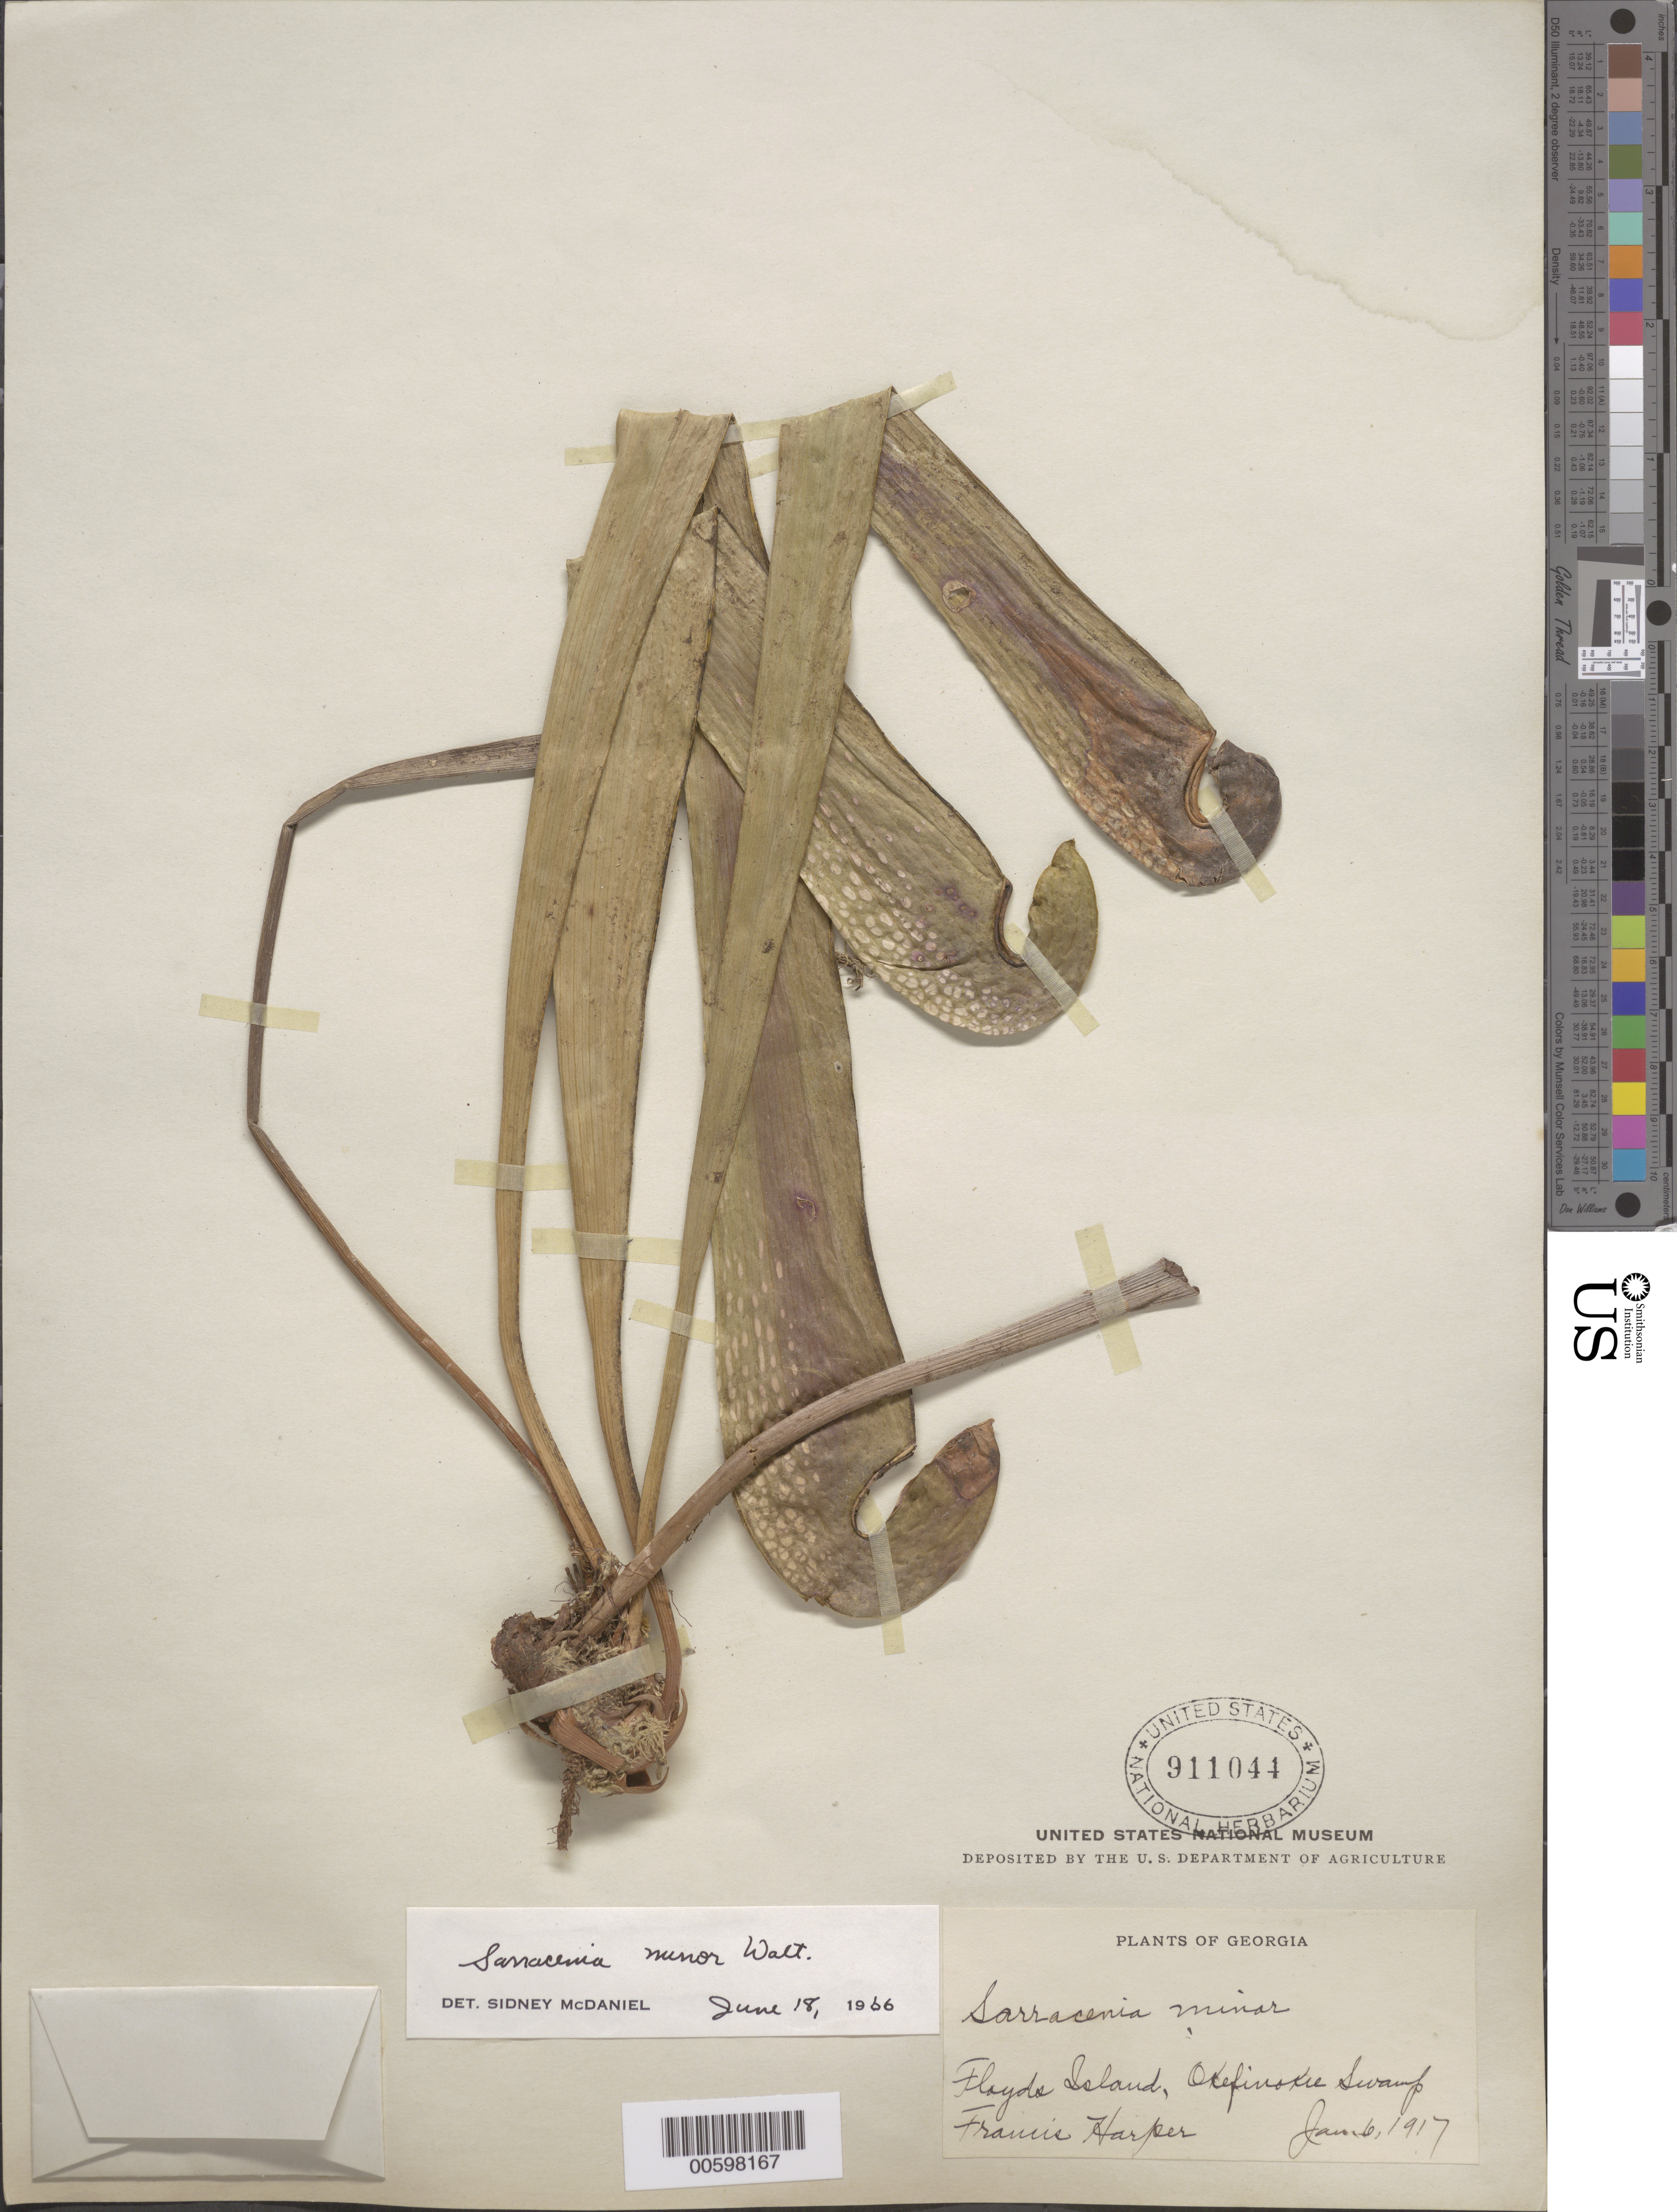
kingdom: Plantae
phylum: Tracheophyta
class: Magnoliopsida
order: Ericales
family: Sarraceniaceae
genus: Sarracenia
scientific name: Sarracenia minor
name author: Walter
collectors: F. Harper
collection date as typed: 06 Jun 1917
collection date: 1917-06-06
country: United States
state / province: Georgia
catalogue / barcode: US 911044